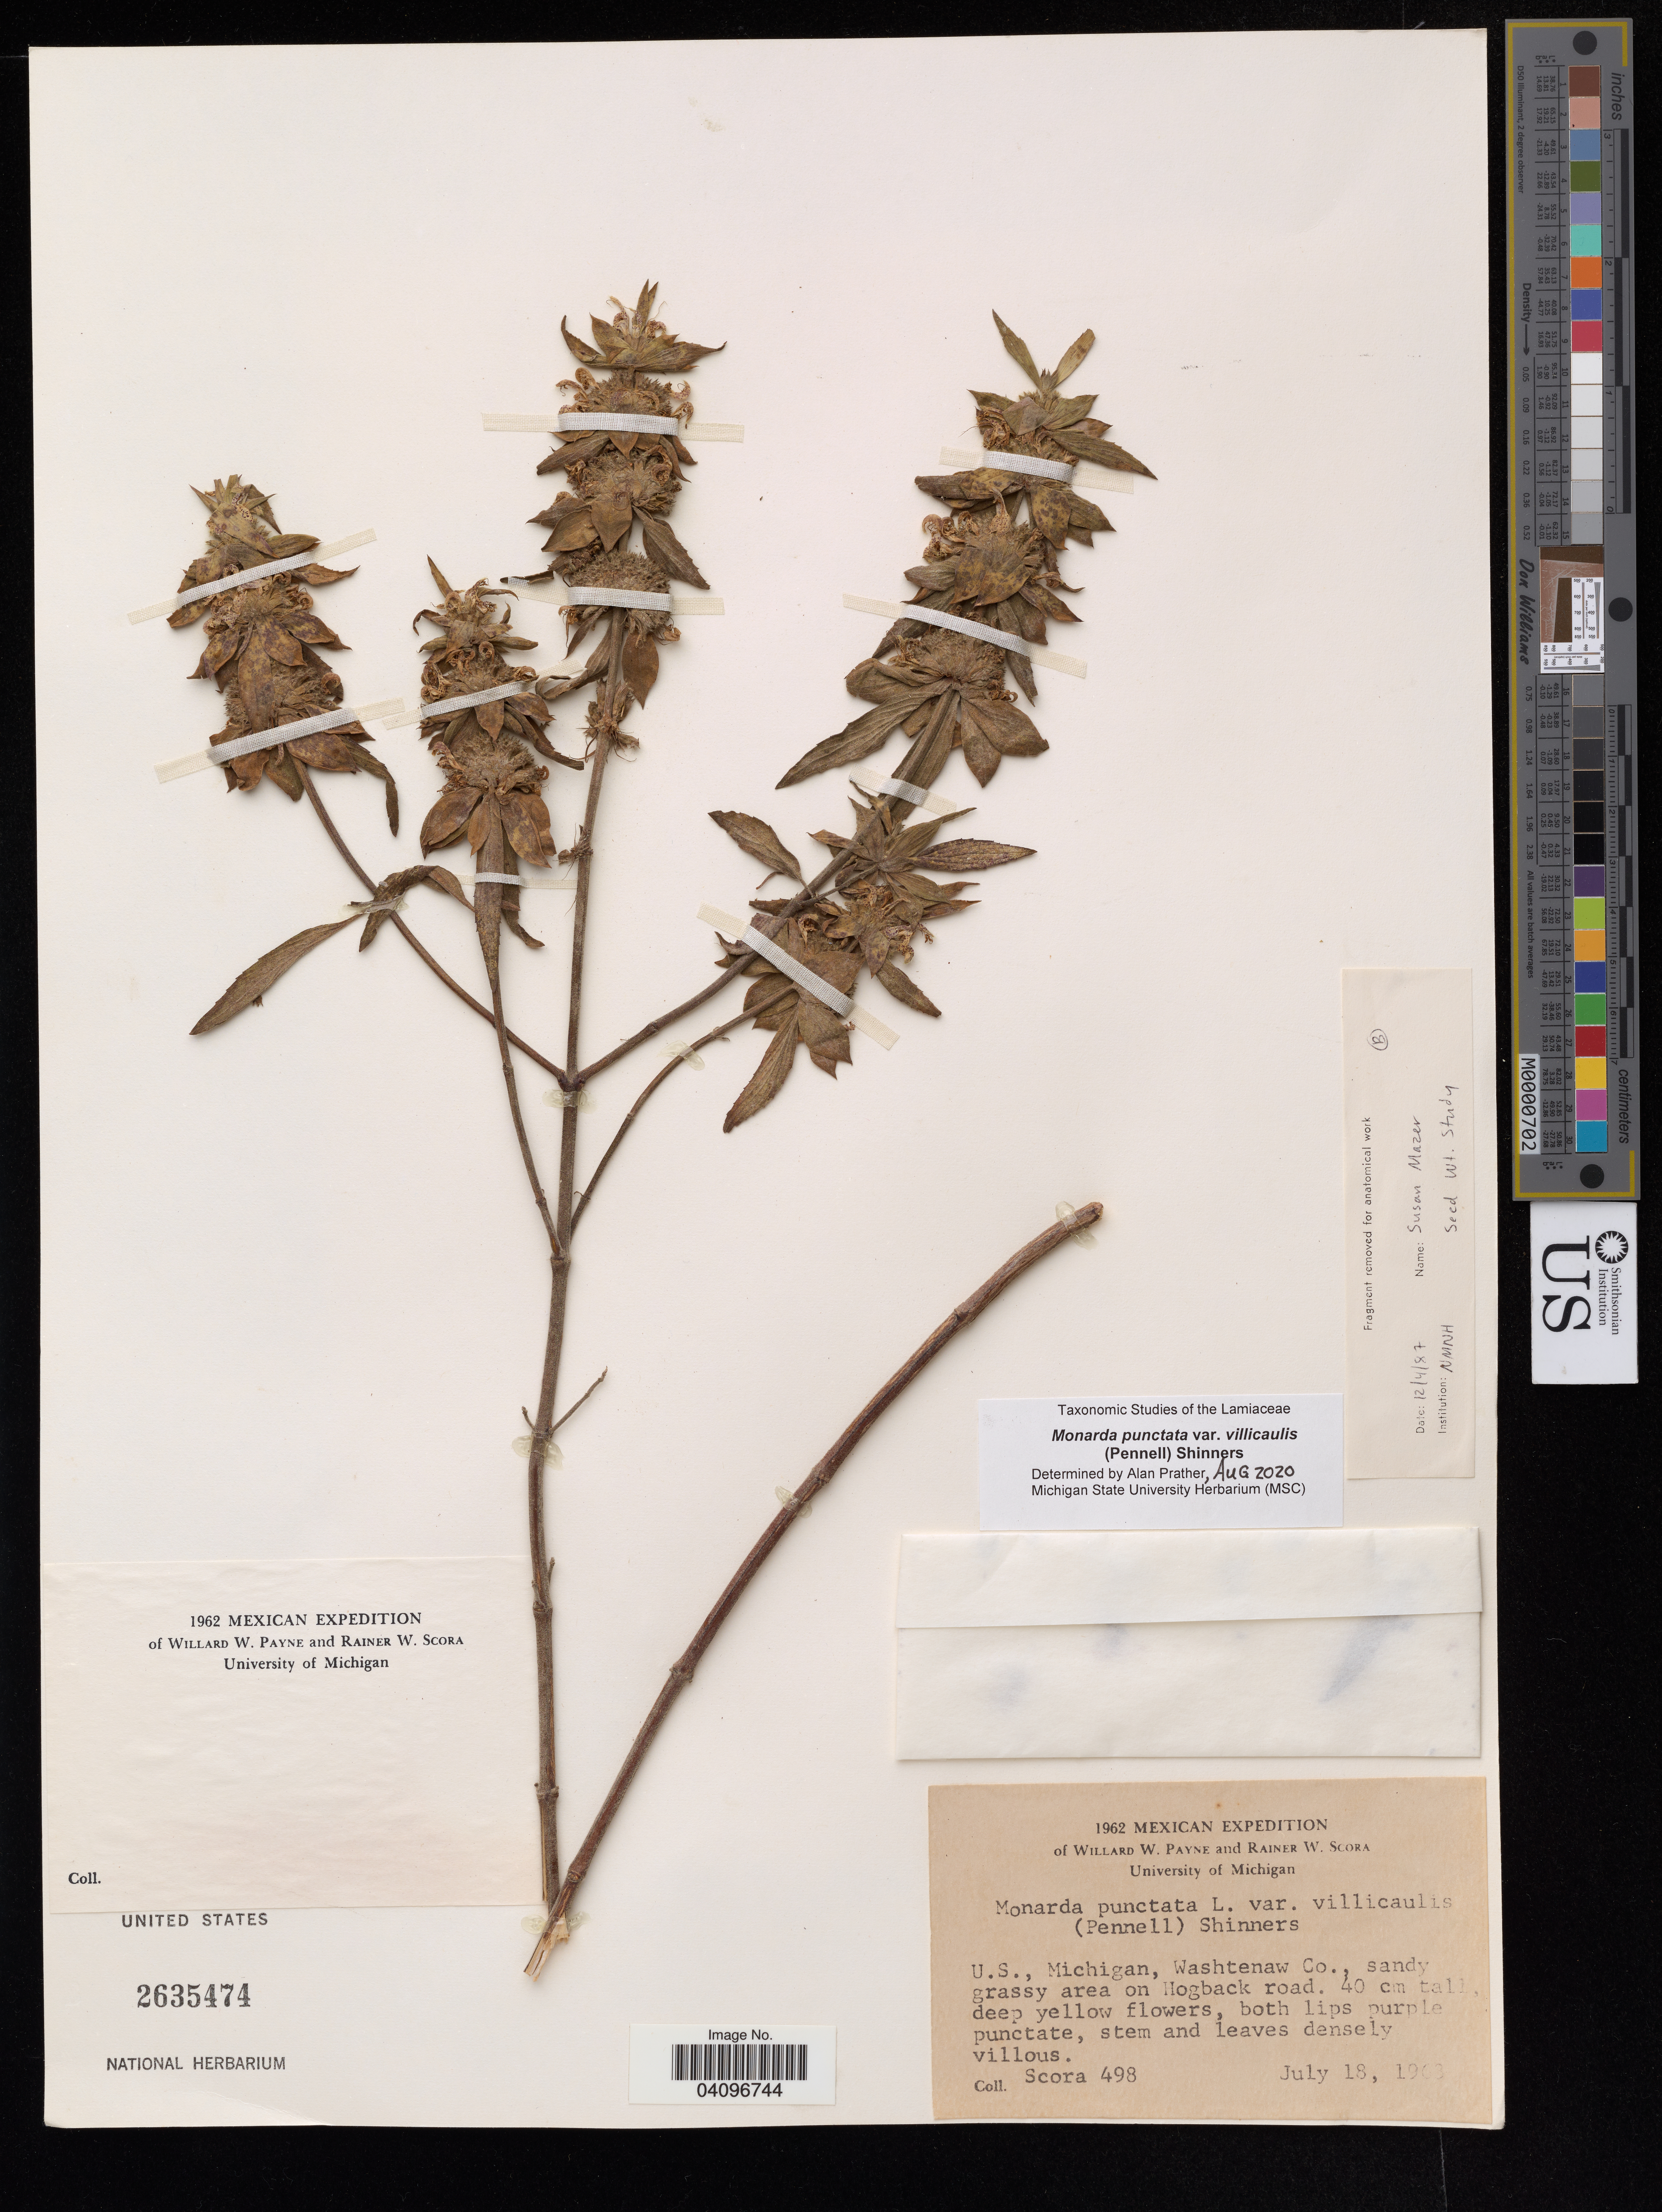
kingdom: Plantae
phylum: Tracheophyta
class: Magnoliopsida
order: Lamiales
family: Lamiaceae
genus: Monarda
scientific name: Monarda punctata var. villicaulis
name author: (Pennell) Shinners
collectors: Scora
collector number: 498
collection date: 1903-07-18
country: United States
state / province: Michigan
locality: Washtenaw Co.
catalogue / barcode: US 2635474